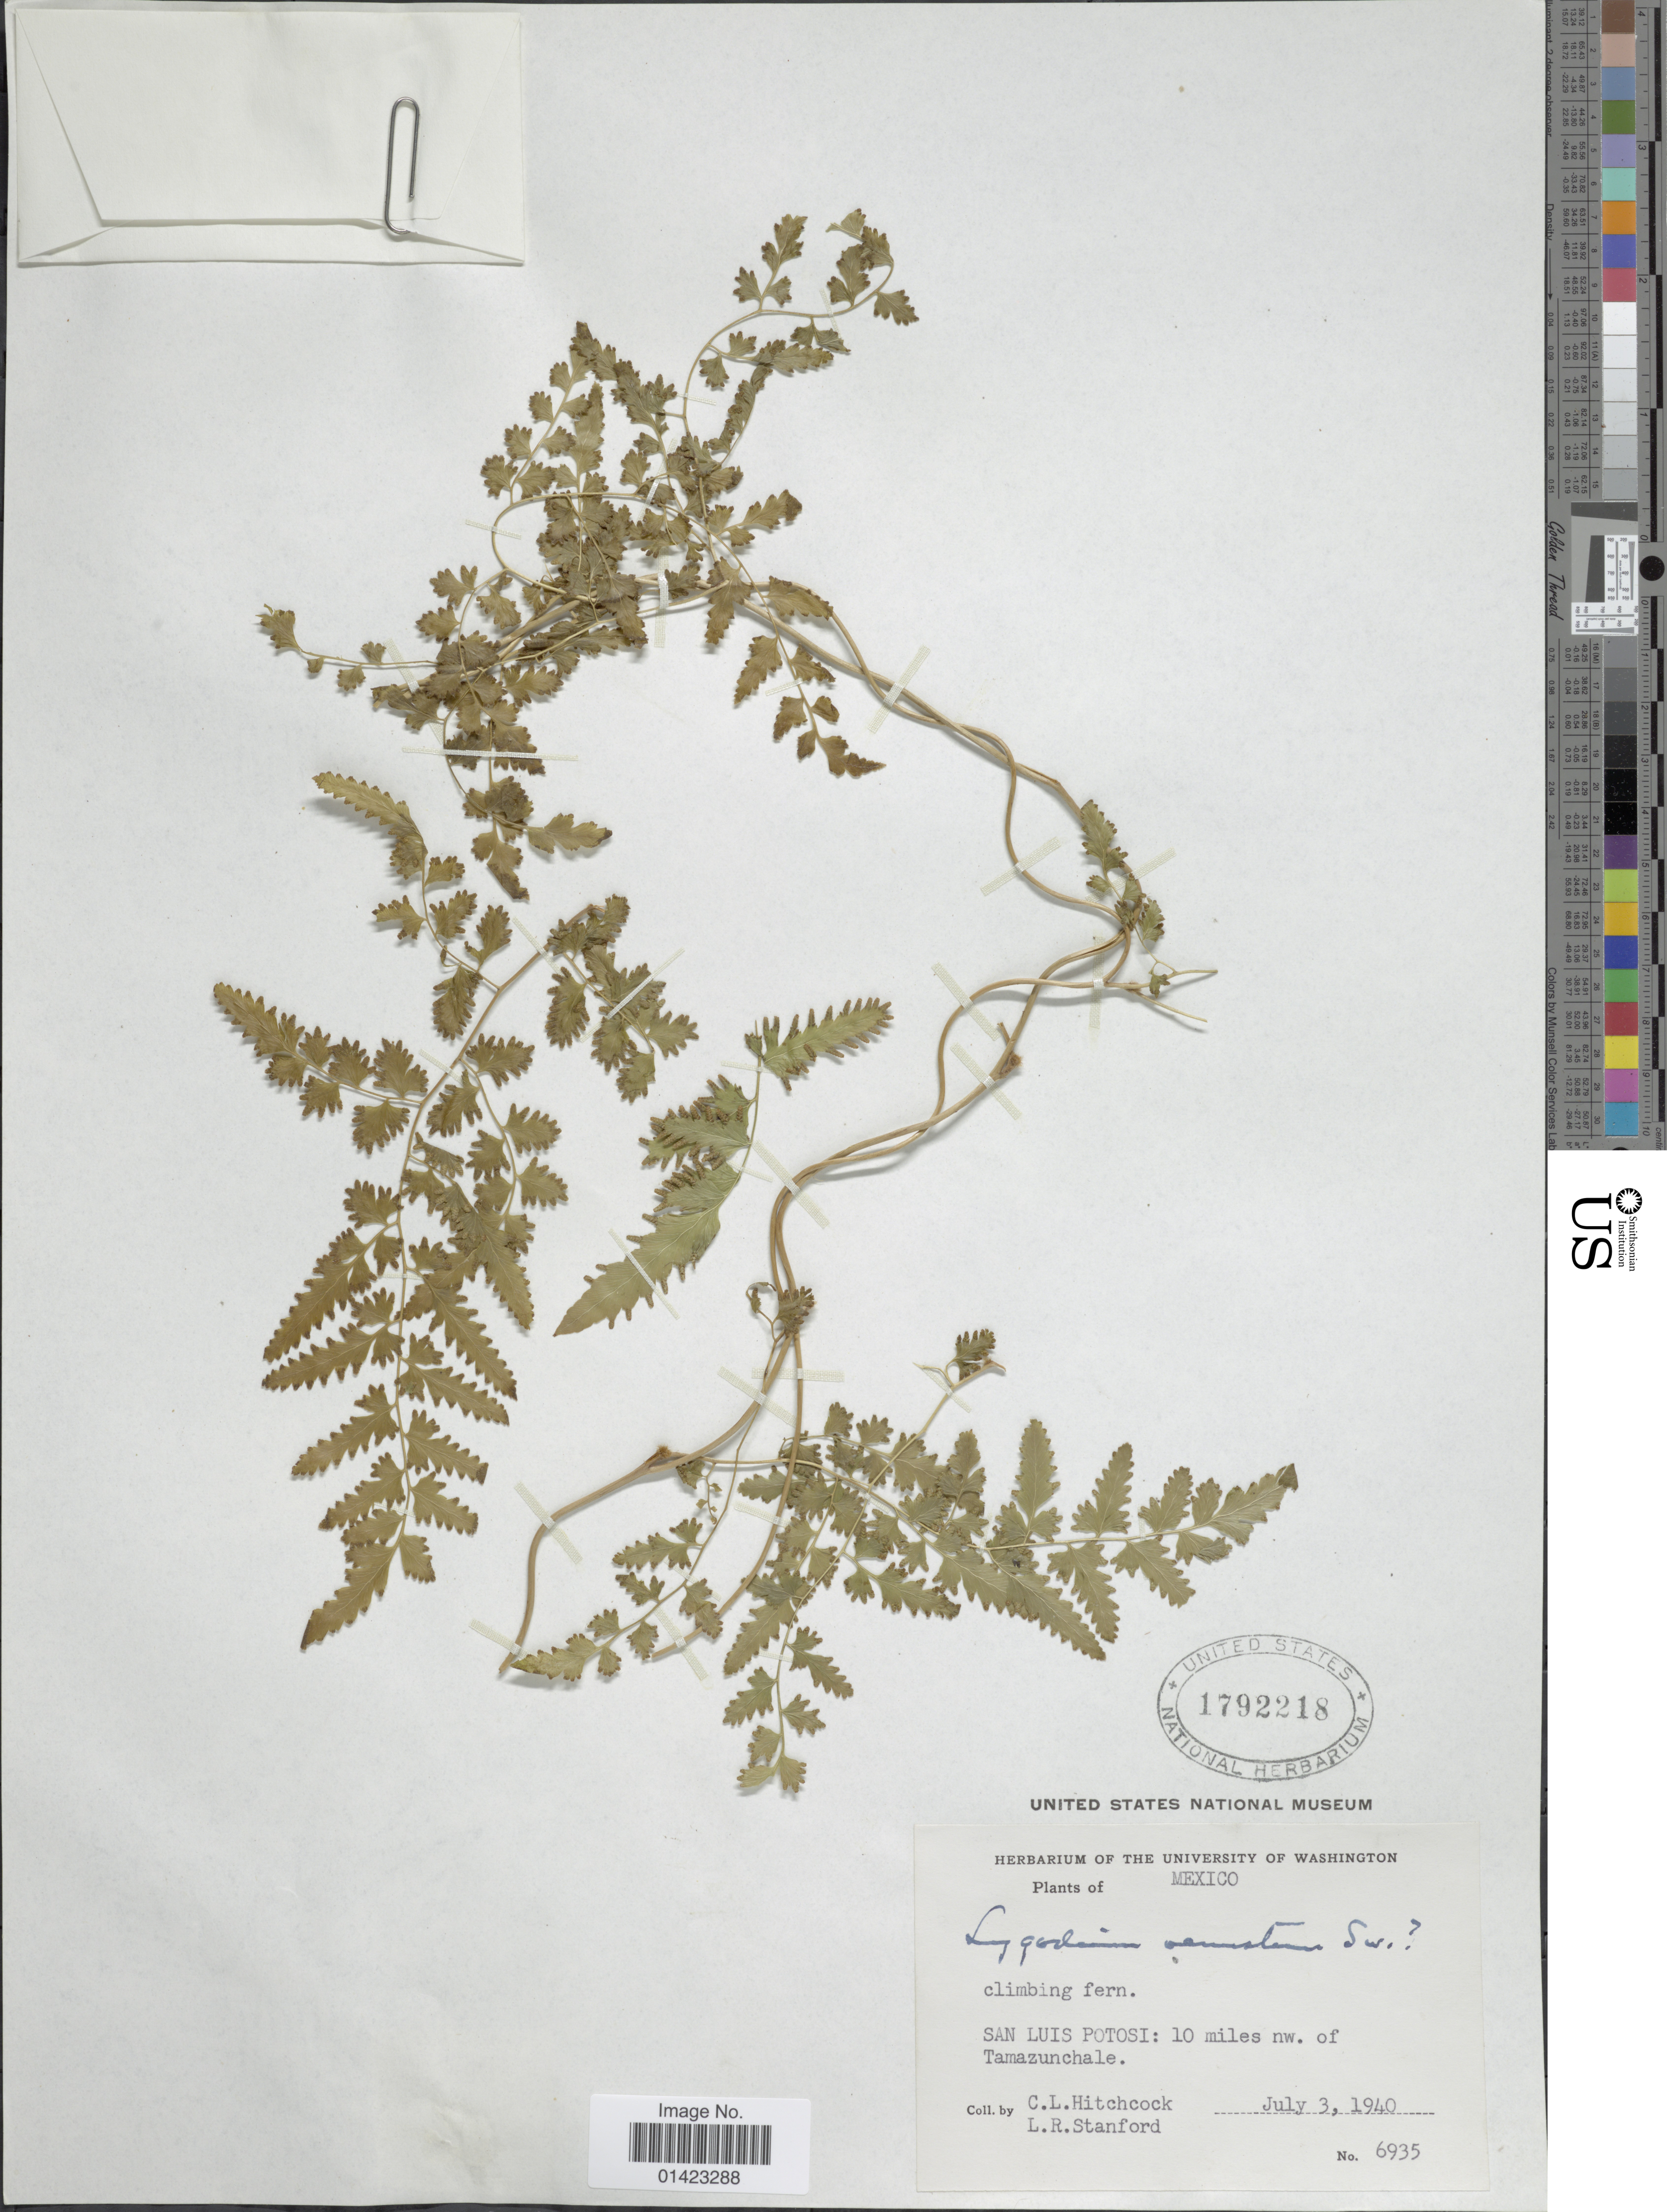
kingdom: Plantae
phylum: Tracheophyta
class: Polypodiopsida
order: Schizaeales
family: Lygodiaceae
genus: Lygodium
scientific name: Lygodium venustum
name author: Sw.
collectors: C. L. Hitchcock & L. R. Stanford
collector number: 6935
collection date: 1940-07-03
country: Mexico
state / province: San Luis Potosí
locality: San Luis Potosi: 10miles nw of Tamazunchale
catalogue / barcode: US 1792218